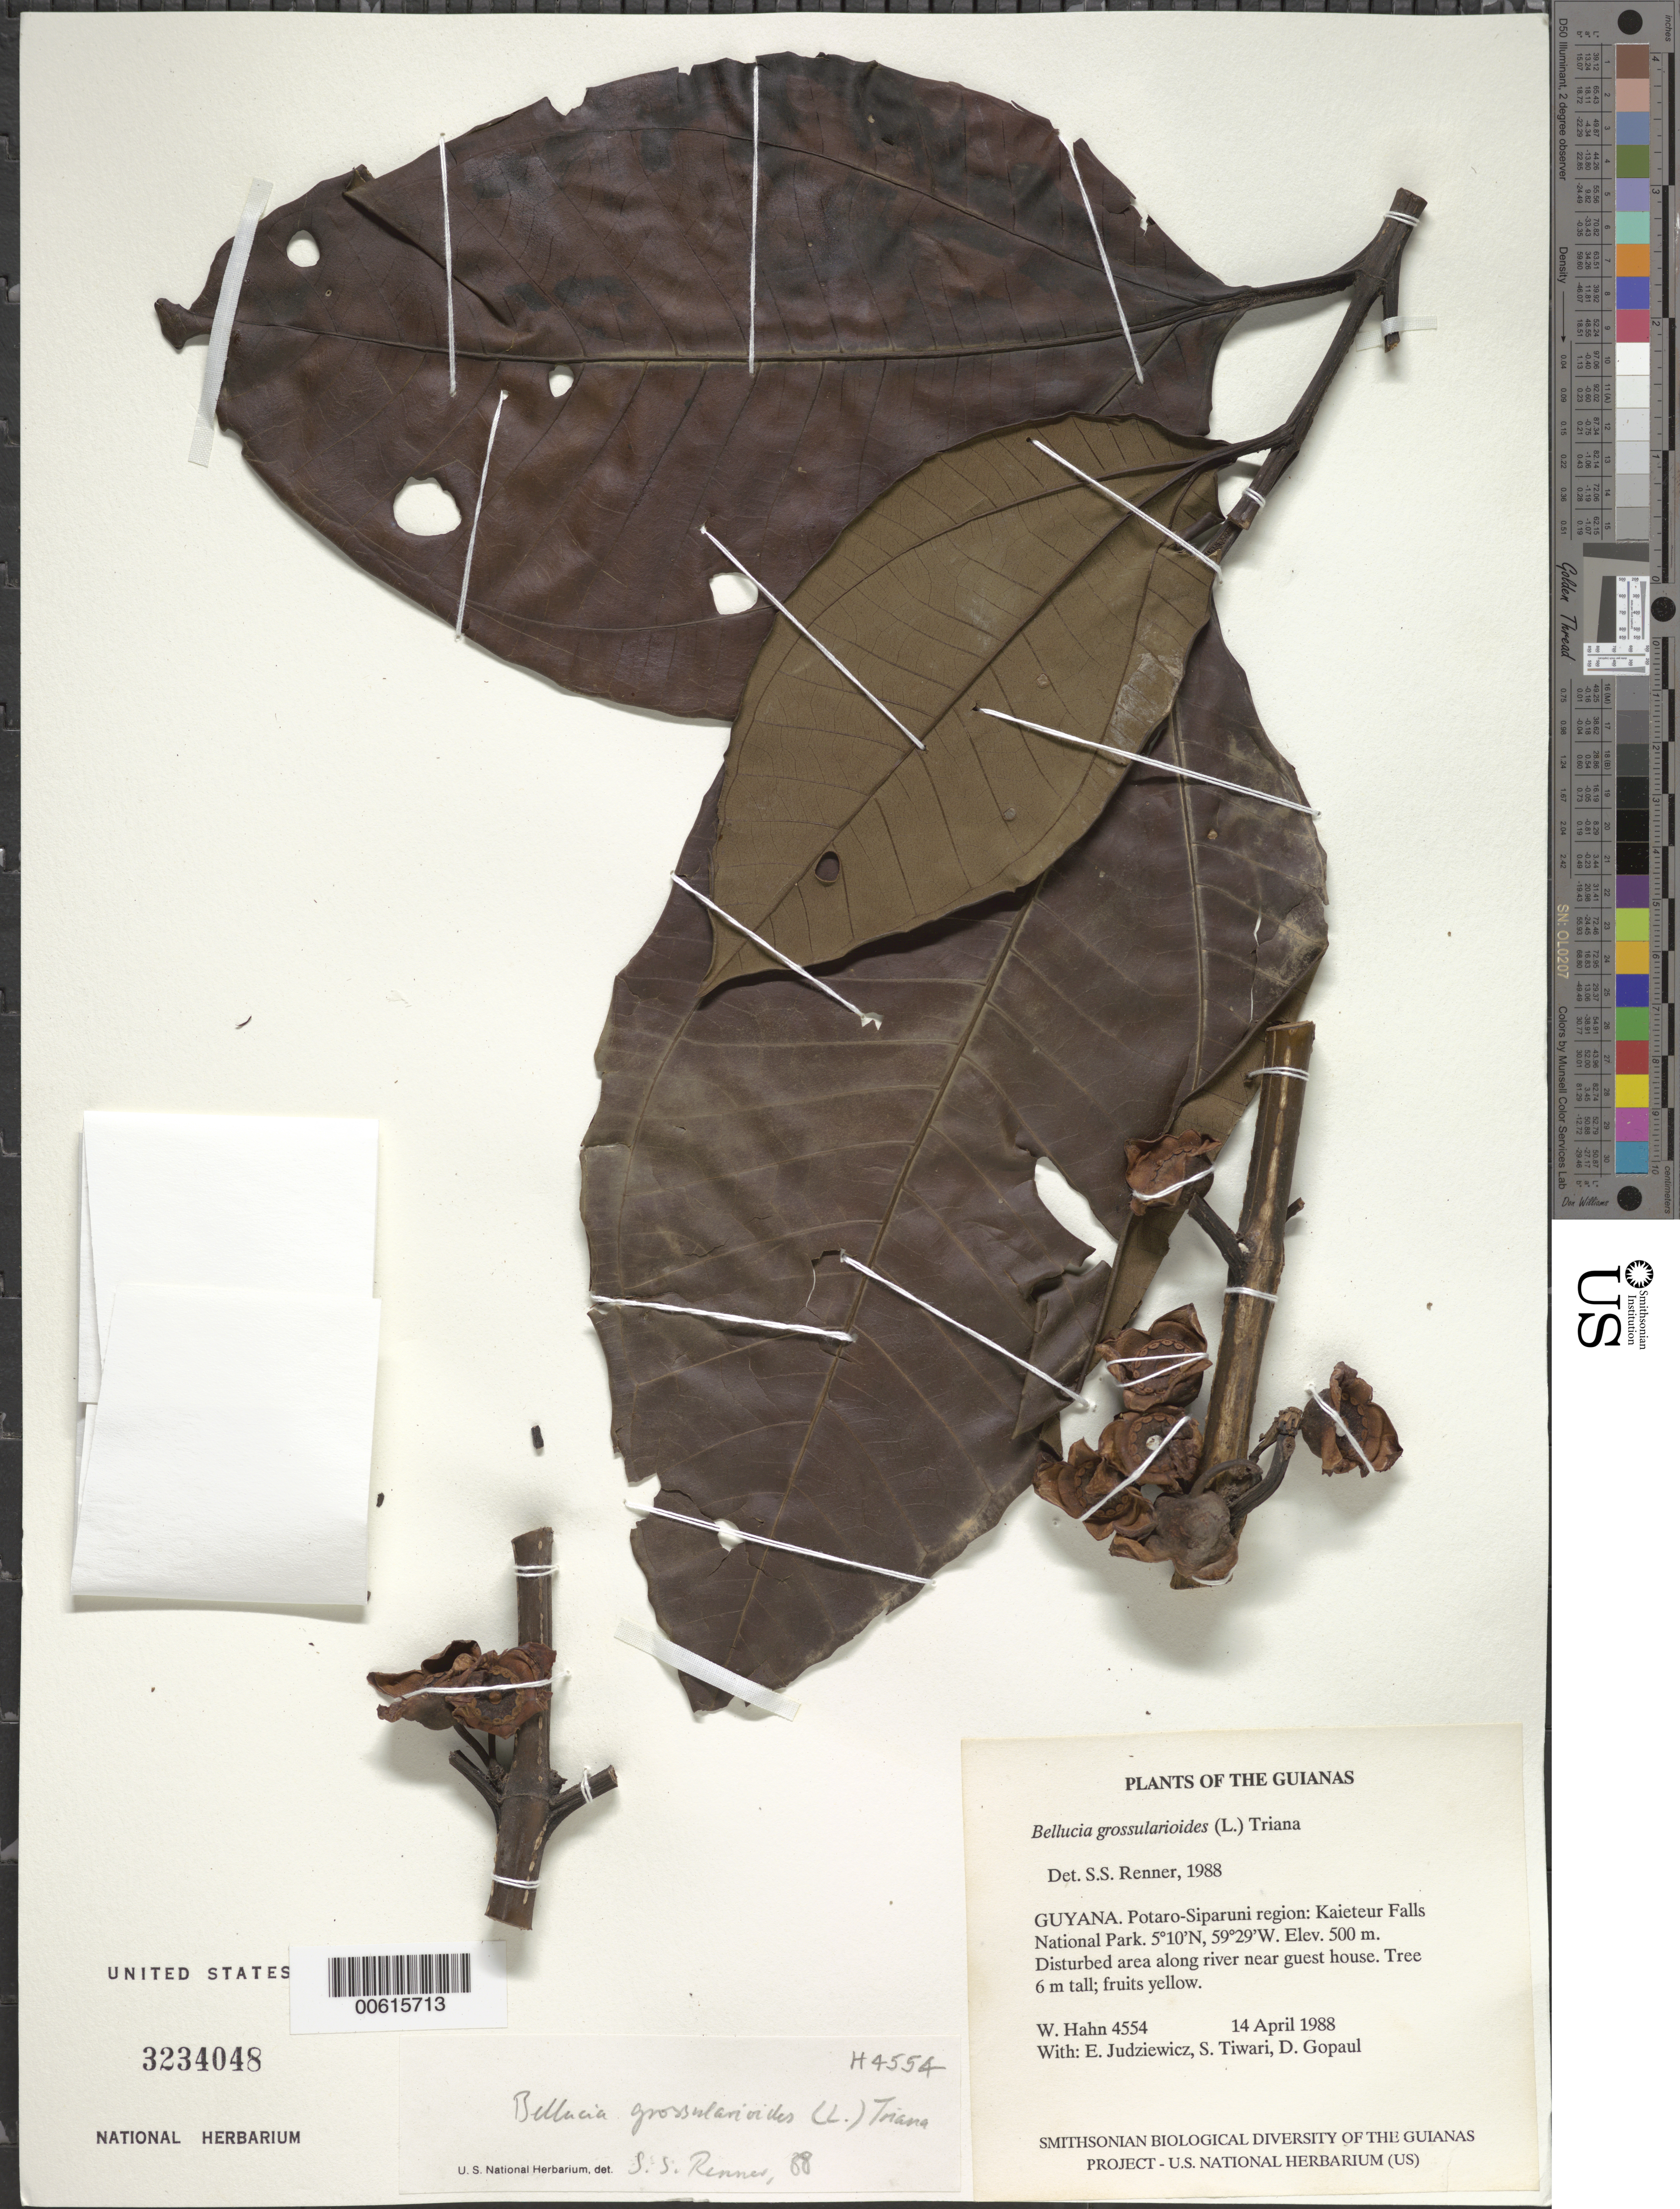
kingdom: Plantae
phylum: Tracheophyta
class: Magnoliopsida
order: Myrtales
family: Melastomataceae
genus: Bellucia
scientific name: Bellucia grossularioides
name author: (L.) Triana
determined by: Renner, S. S.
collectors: W. Hahn, E. J. Judziewicz, S. Tiwari & D. Gopaul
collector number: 4554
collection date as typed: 14 April 1988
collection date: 1988-04-14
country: Guyana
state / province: Potaro-Siparuni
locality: Kaieteur Falls National Park. Near guest house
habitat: Disturbed area along river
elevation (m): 500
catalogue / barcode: US 3234048